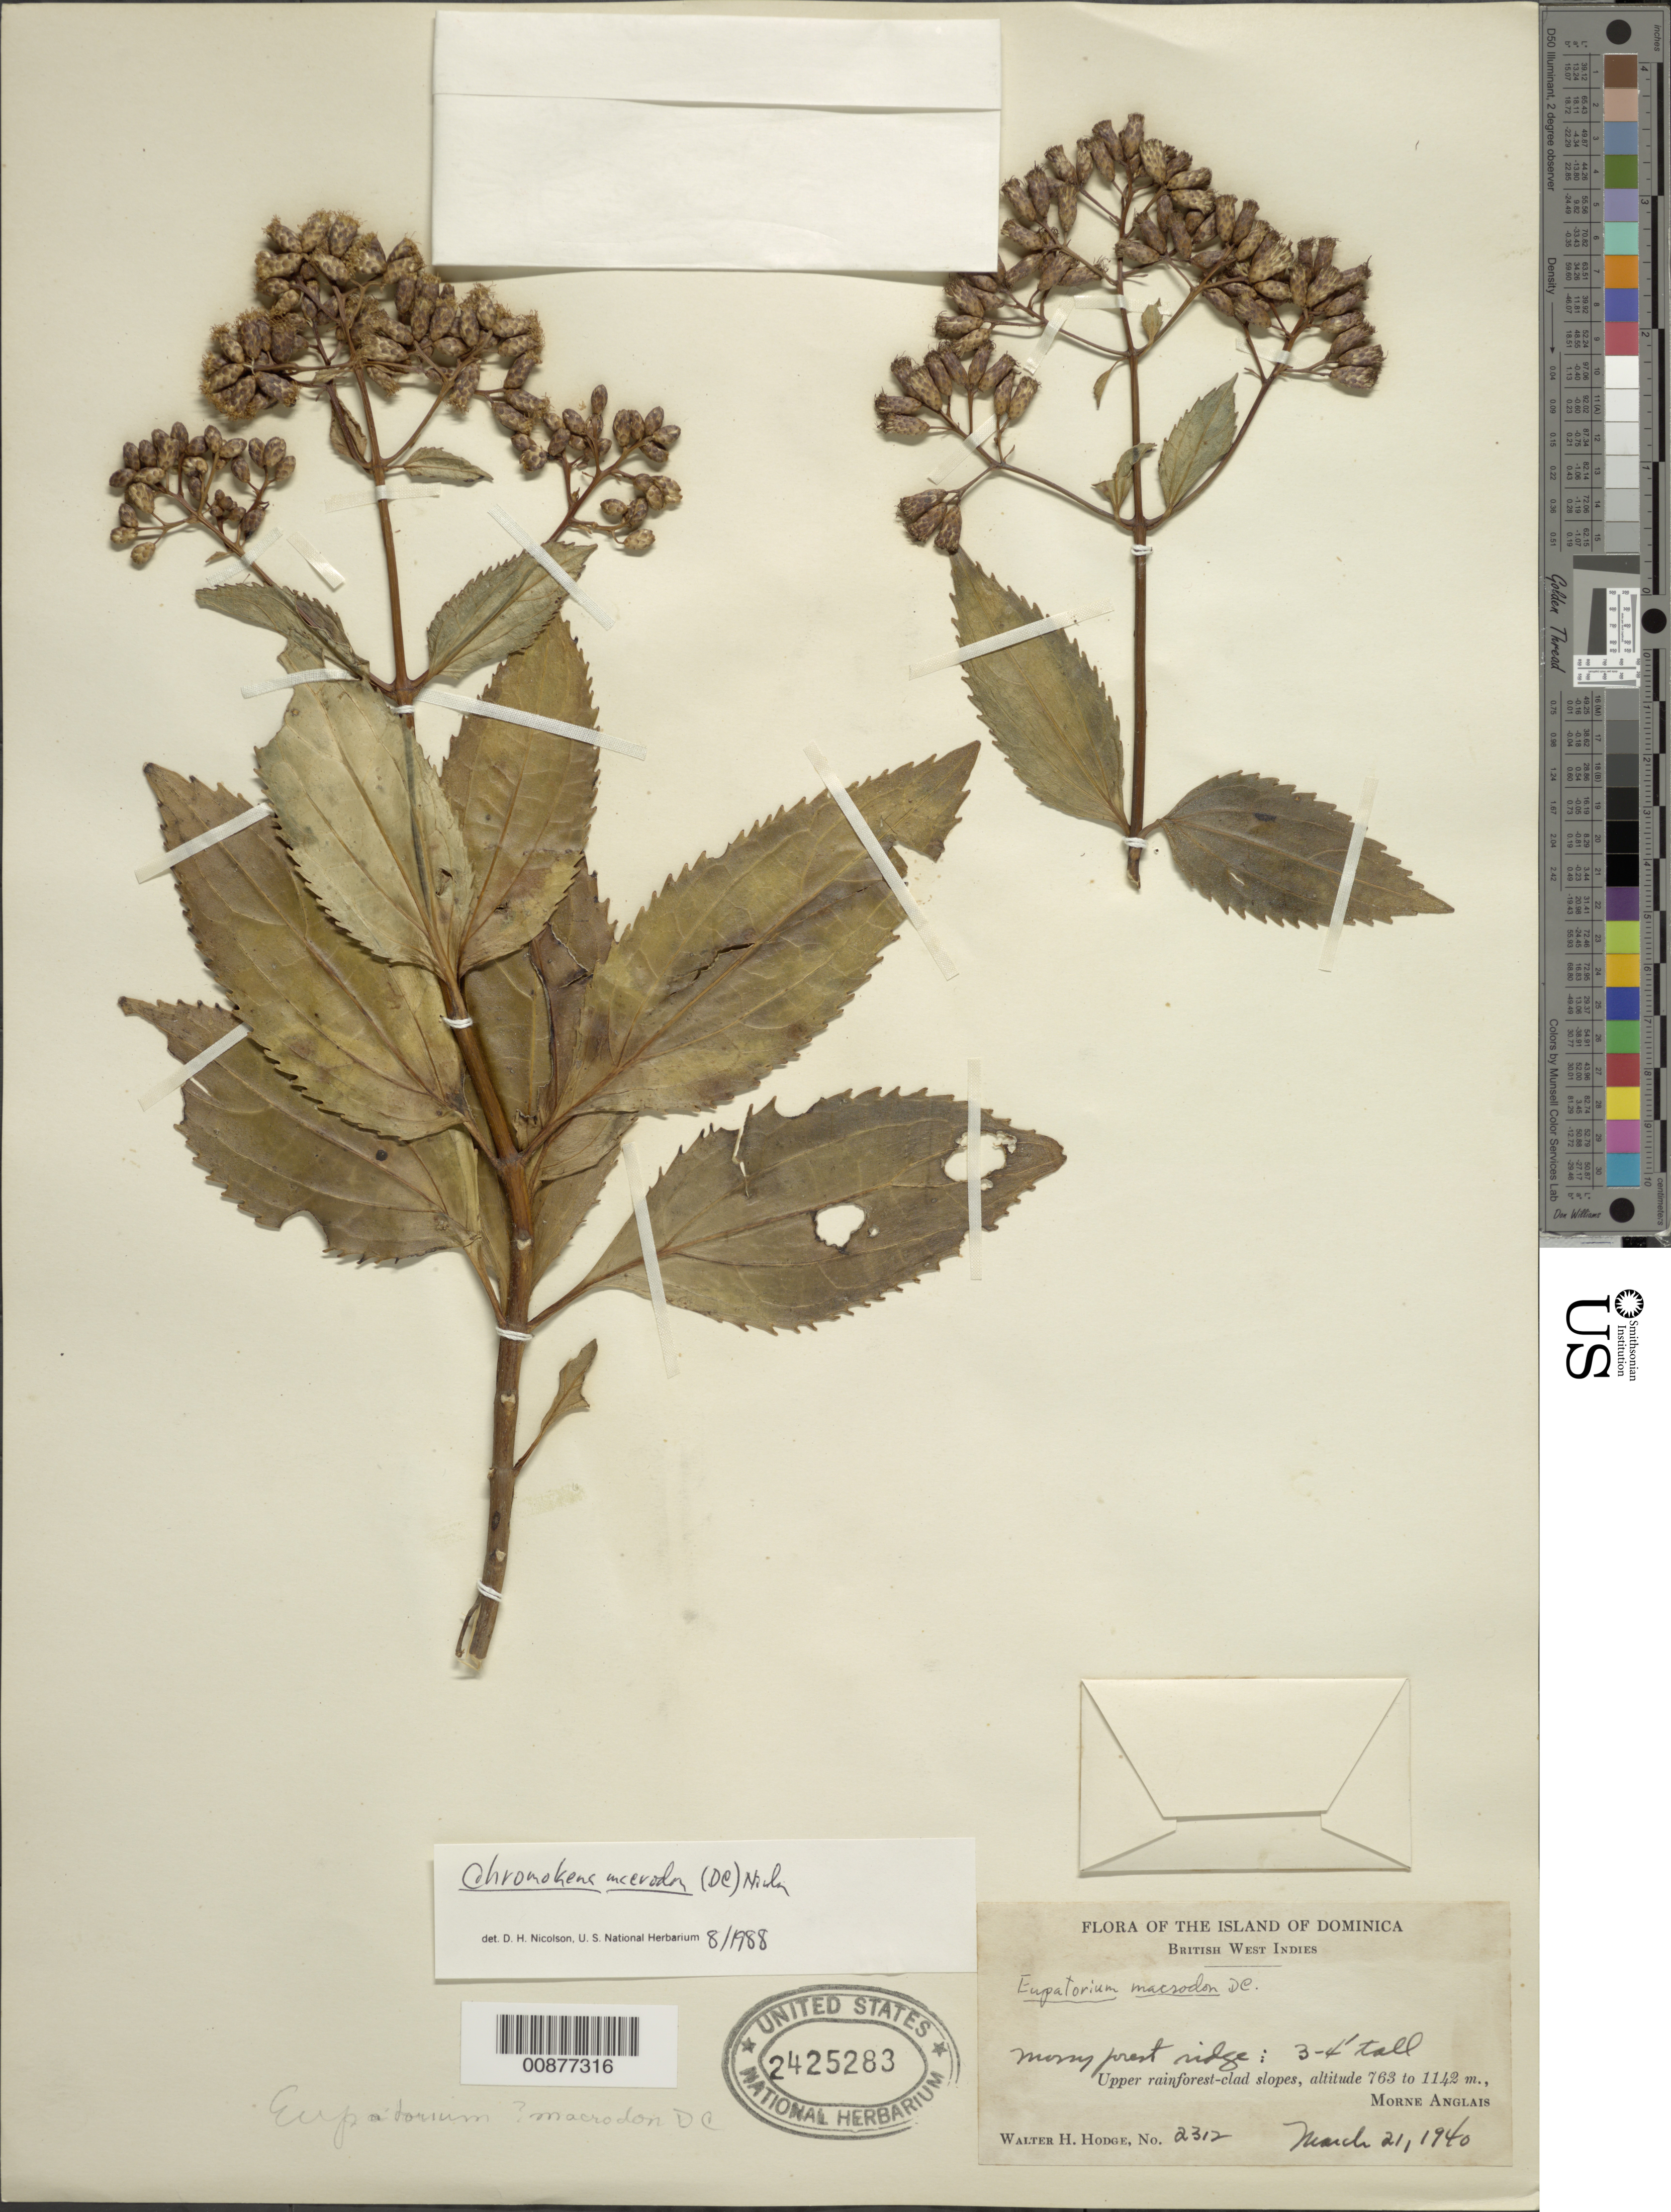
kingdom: Plantae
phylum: Tracheophyta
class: Magnoliopsida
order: Asterales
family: Asteraceae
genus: Chromolaena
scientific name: Chromolaena macrodon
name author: (DC.) Nicolson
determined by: Nicolson, Dan H.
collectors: W. Hodge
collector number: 2312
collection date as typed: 21 Mar 1940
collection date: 1940-03-21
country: Dominica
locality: Morne Anglais, ridge on upper slopes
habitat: Upper rainforest-clad slopes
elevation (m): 763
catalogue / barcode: US 2425283